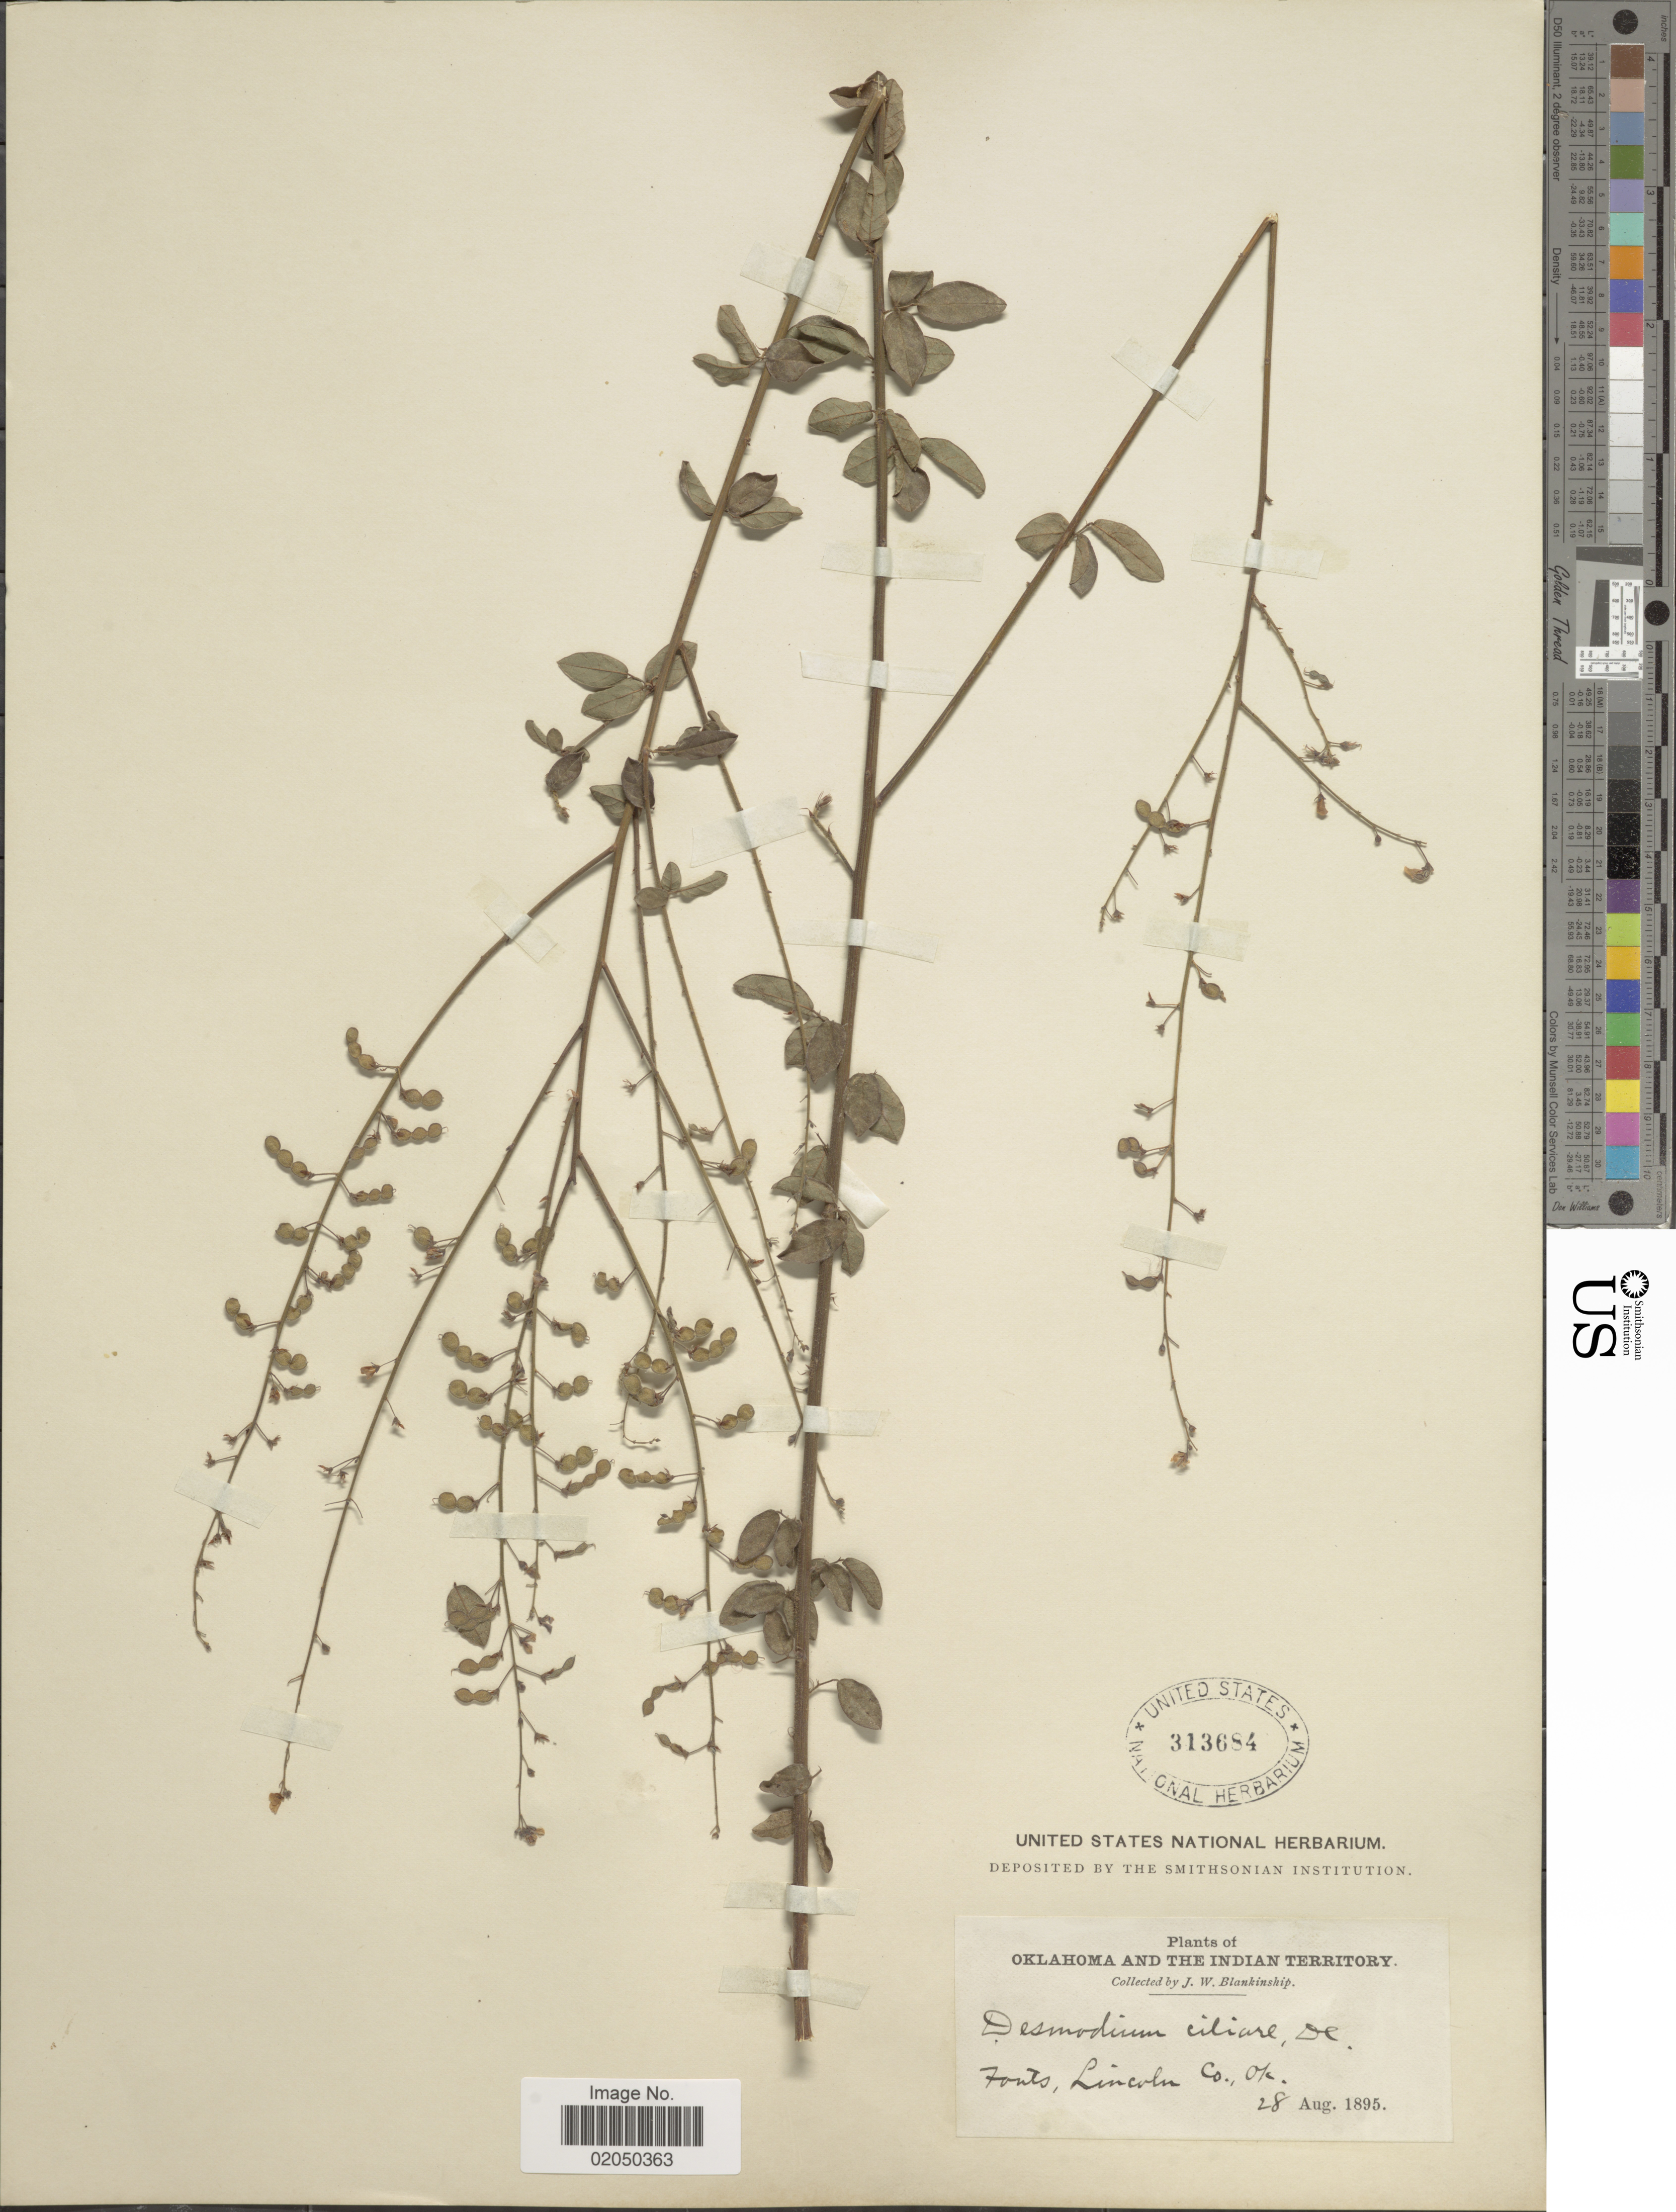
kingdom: Plantae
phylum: Tracheophyta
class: Magnoliopsida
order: Fabales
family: Fabaceae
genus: Desmodium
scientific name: Desmodium ciliare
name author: (Muhl. ex Willd.) DC.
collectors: J. W. Blankinship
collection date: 1895-08-28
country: United States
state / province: Oklahoma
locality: Oklahoma and the Indian Territory, Fouts, Lincoln Co.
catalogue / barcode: US 313684